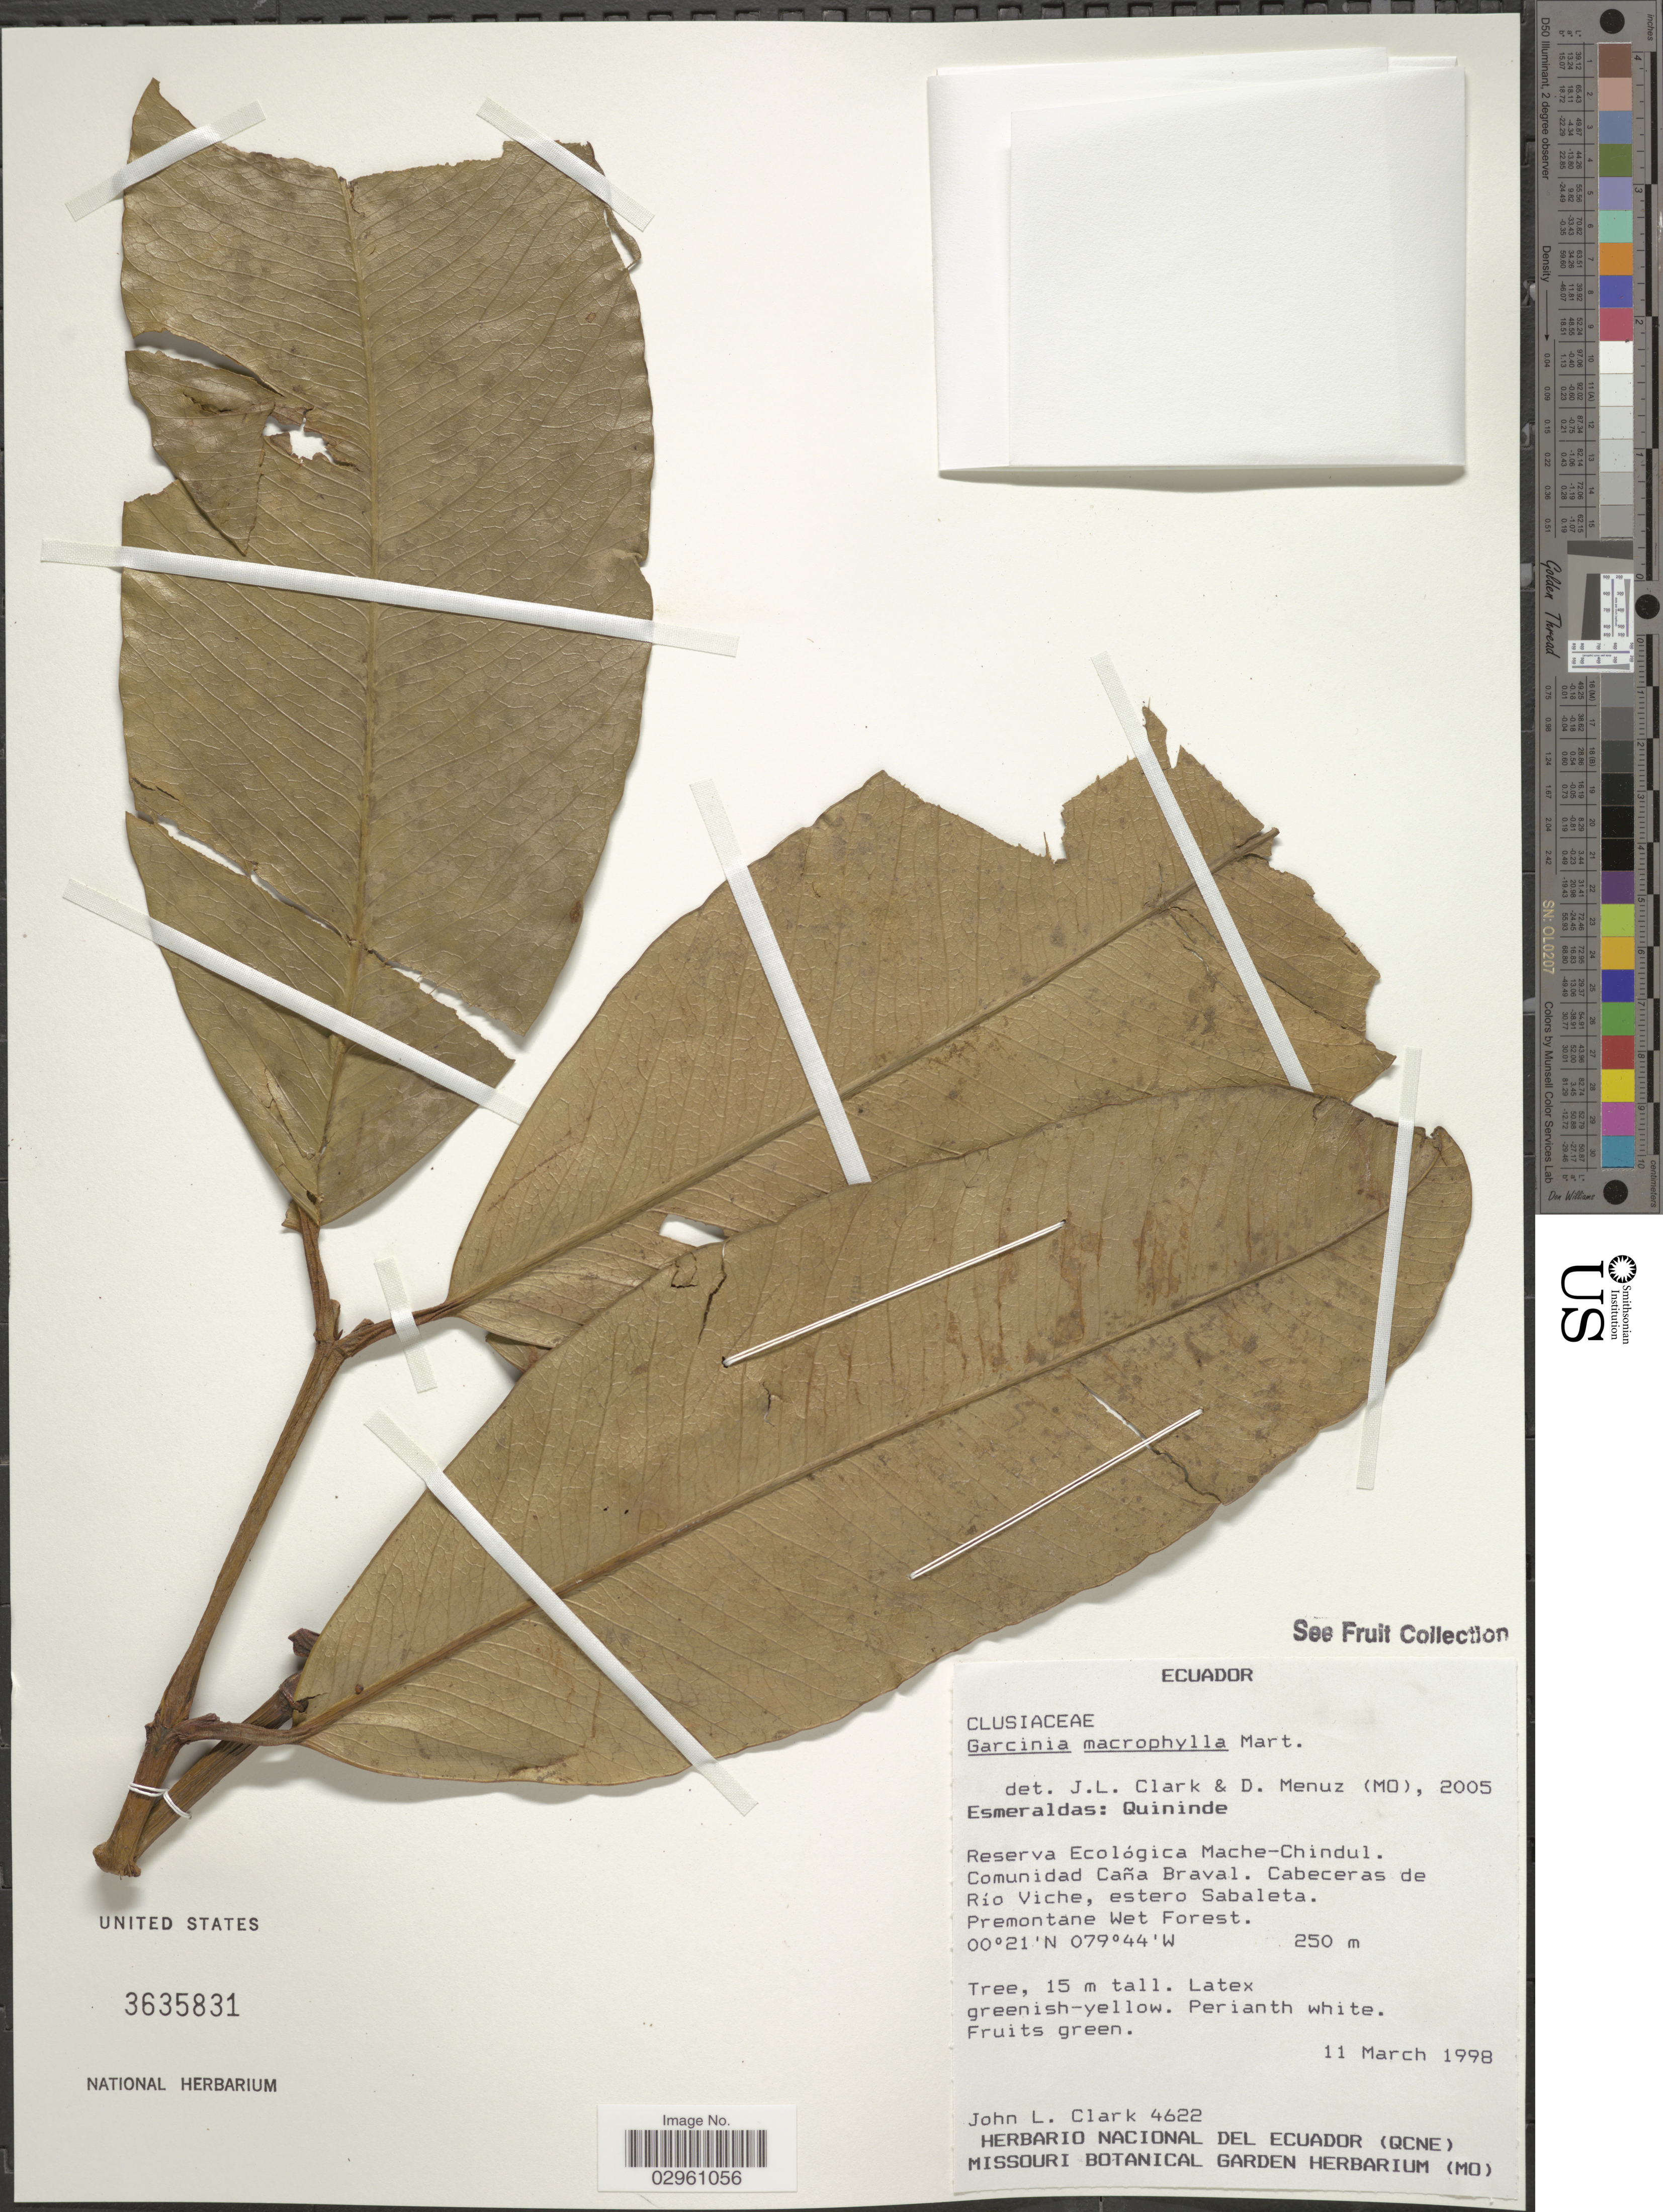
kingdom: Plantae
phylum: Tracheophyta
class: Magnoliopsida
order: Malpighiales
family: Clusiaceae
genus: Garcinia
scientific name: Garcinia macrophylla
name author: Mart.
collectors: J. L. Clark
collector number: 4622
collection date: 1998-03-11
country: Ecuador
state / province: Esmeraldas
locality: Quininde. Reserva Ecológica Mache-Chindul. Comunidad Caña Braval. Cabeceras de Río Viche, estero Sabaleta.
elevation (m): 250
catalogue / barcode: US 3635831